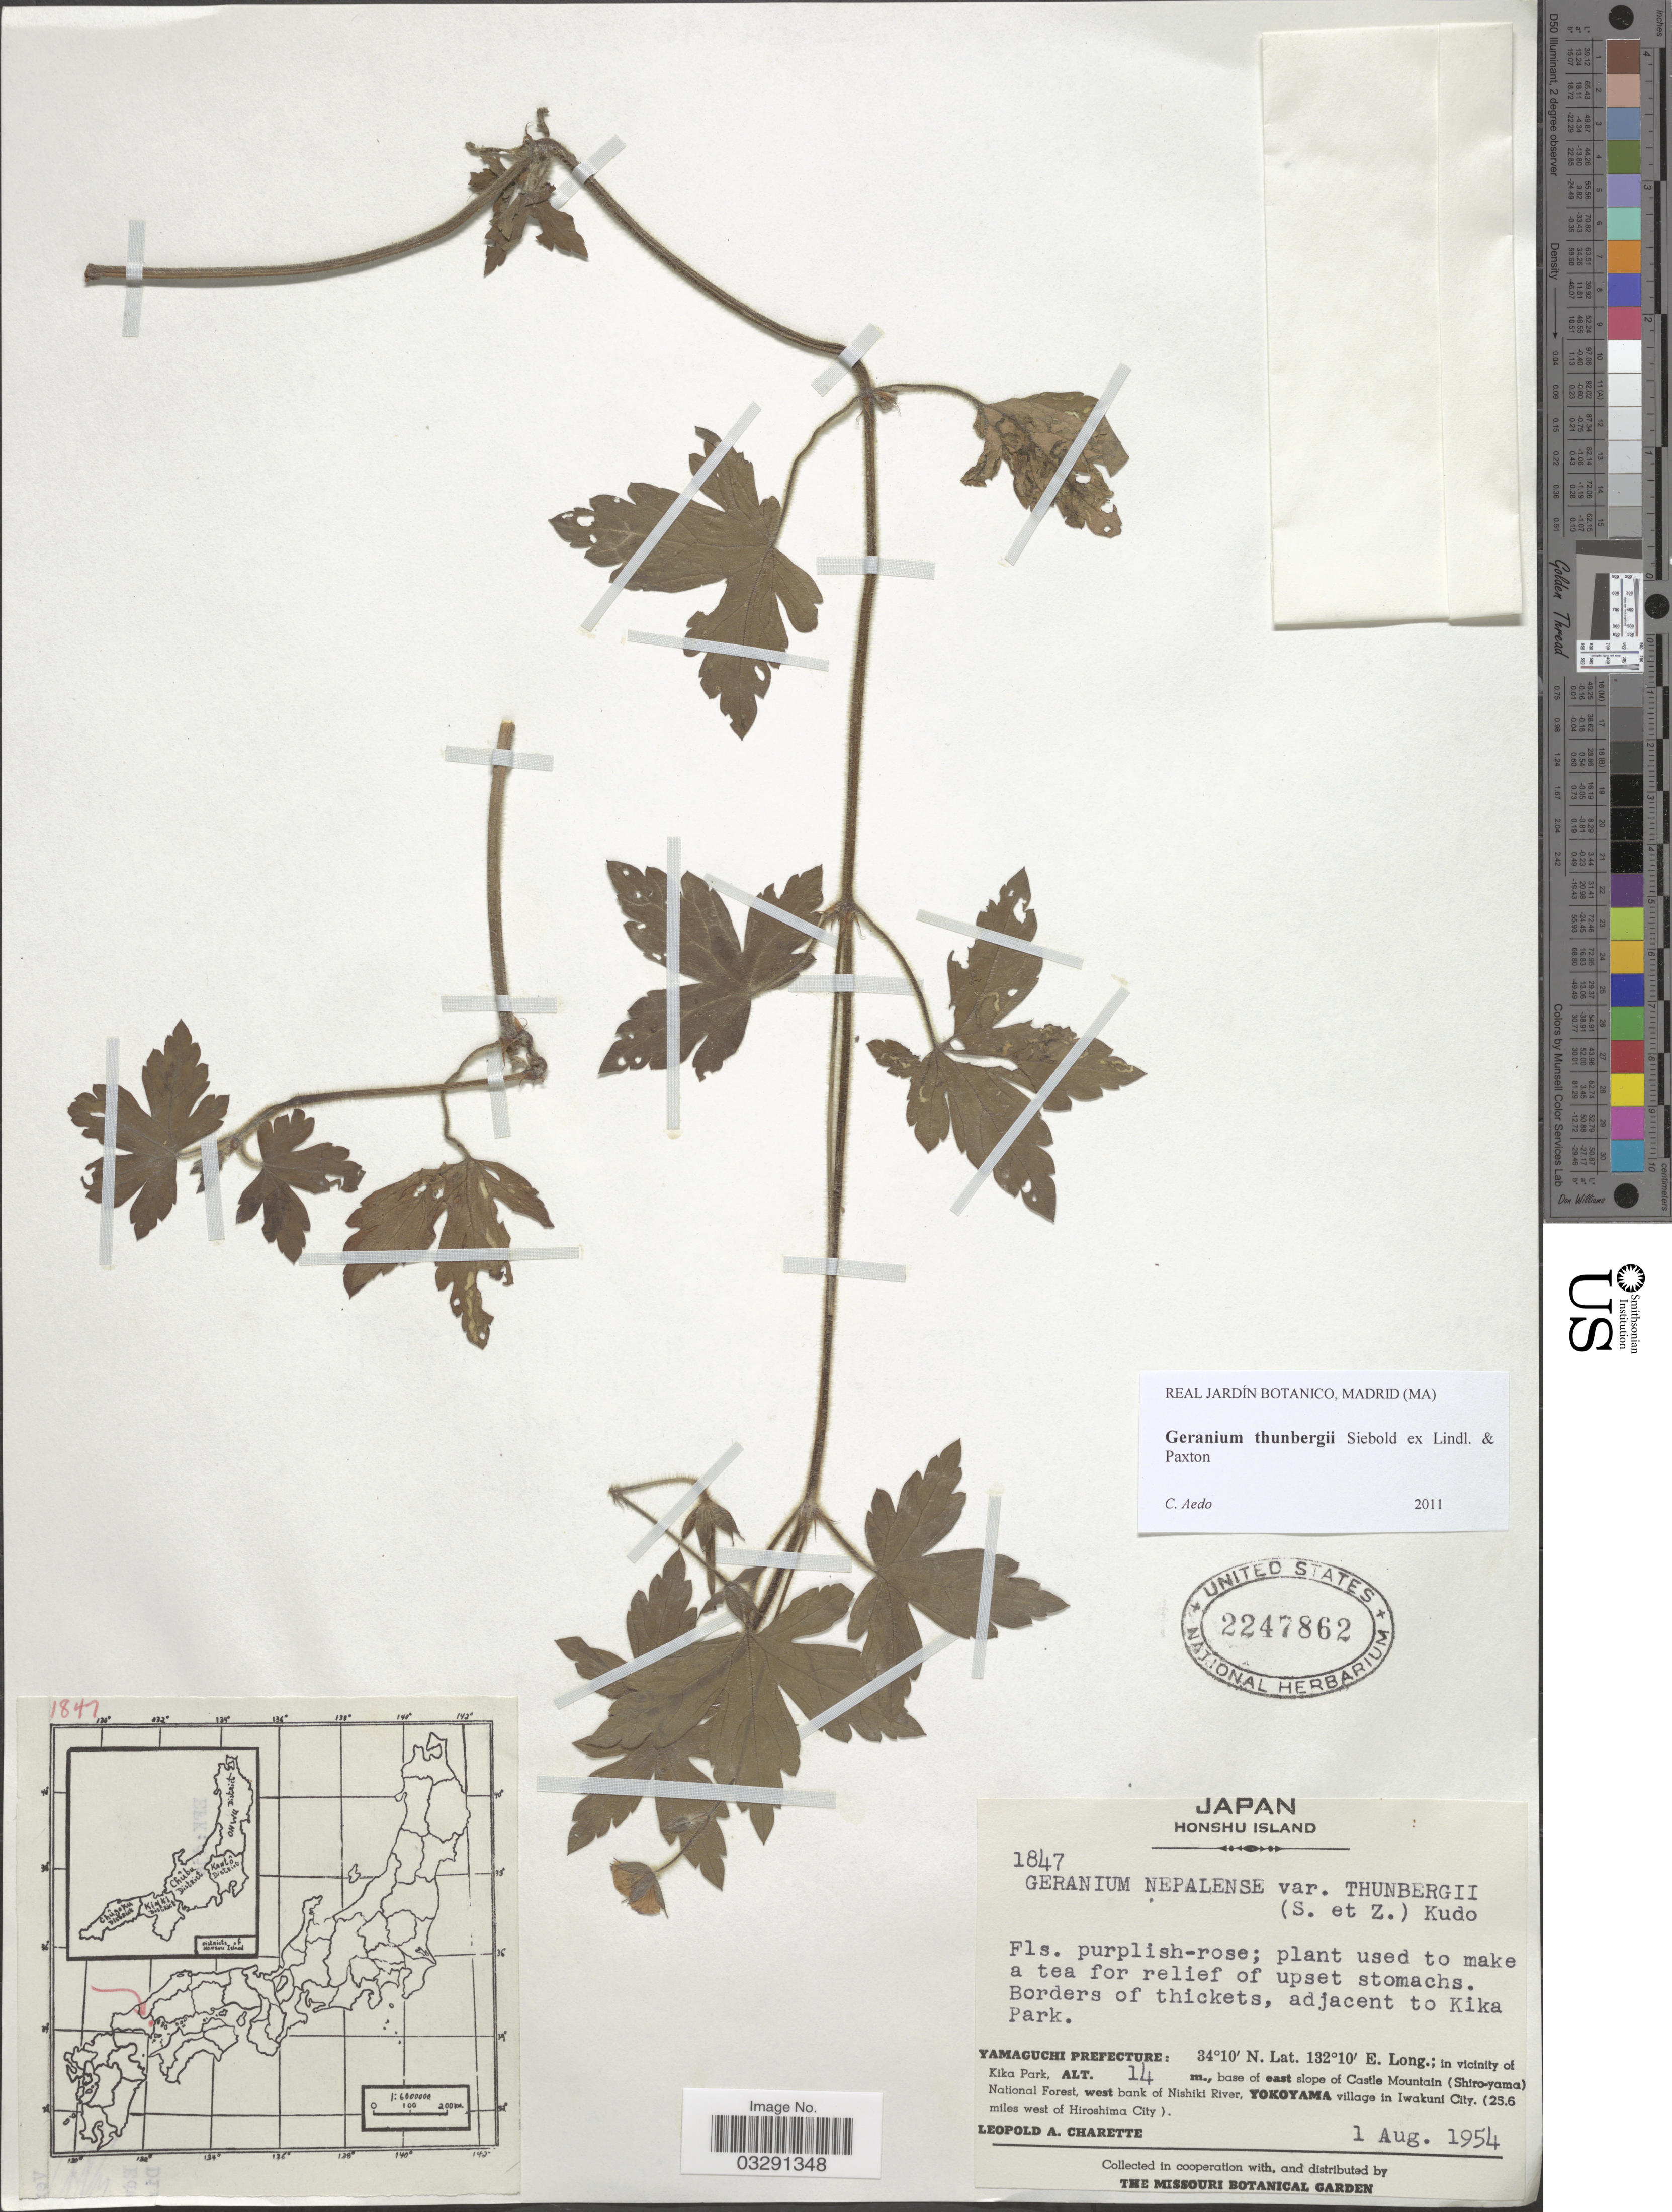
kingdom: Plantae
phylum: Tracheophyta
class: Magnoliopsida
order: Geraniales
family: Geraniaceae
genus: Geranium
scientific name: Geranium thunbergii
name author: Siebold ex Lindl. & Paxton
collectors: L. A. Charette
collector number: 1847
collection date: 1954-08-01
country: Japan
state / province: Yamaguti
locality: Honshu Island, Borders of thickets, adjacent to Kika Park. Yamaguchi Prefecture: in vicinity of Kika Park, base of east slope of Castle Mountain (Shiro-yama) National Forest, west bank of Nishiki River, Yokoyama village in Iwakuni City. (25.6 miles west of Hiroshima City).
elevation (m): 14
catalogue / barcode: US 2247862